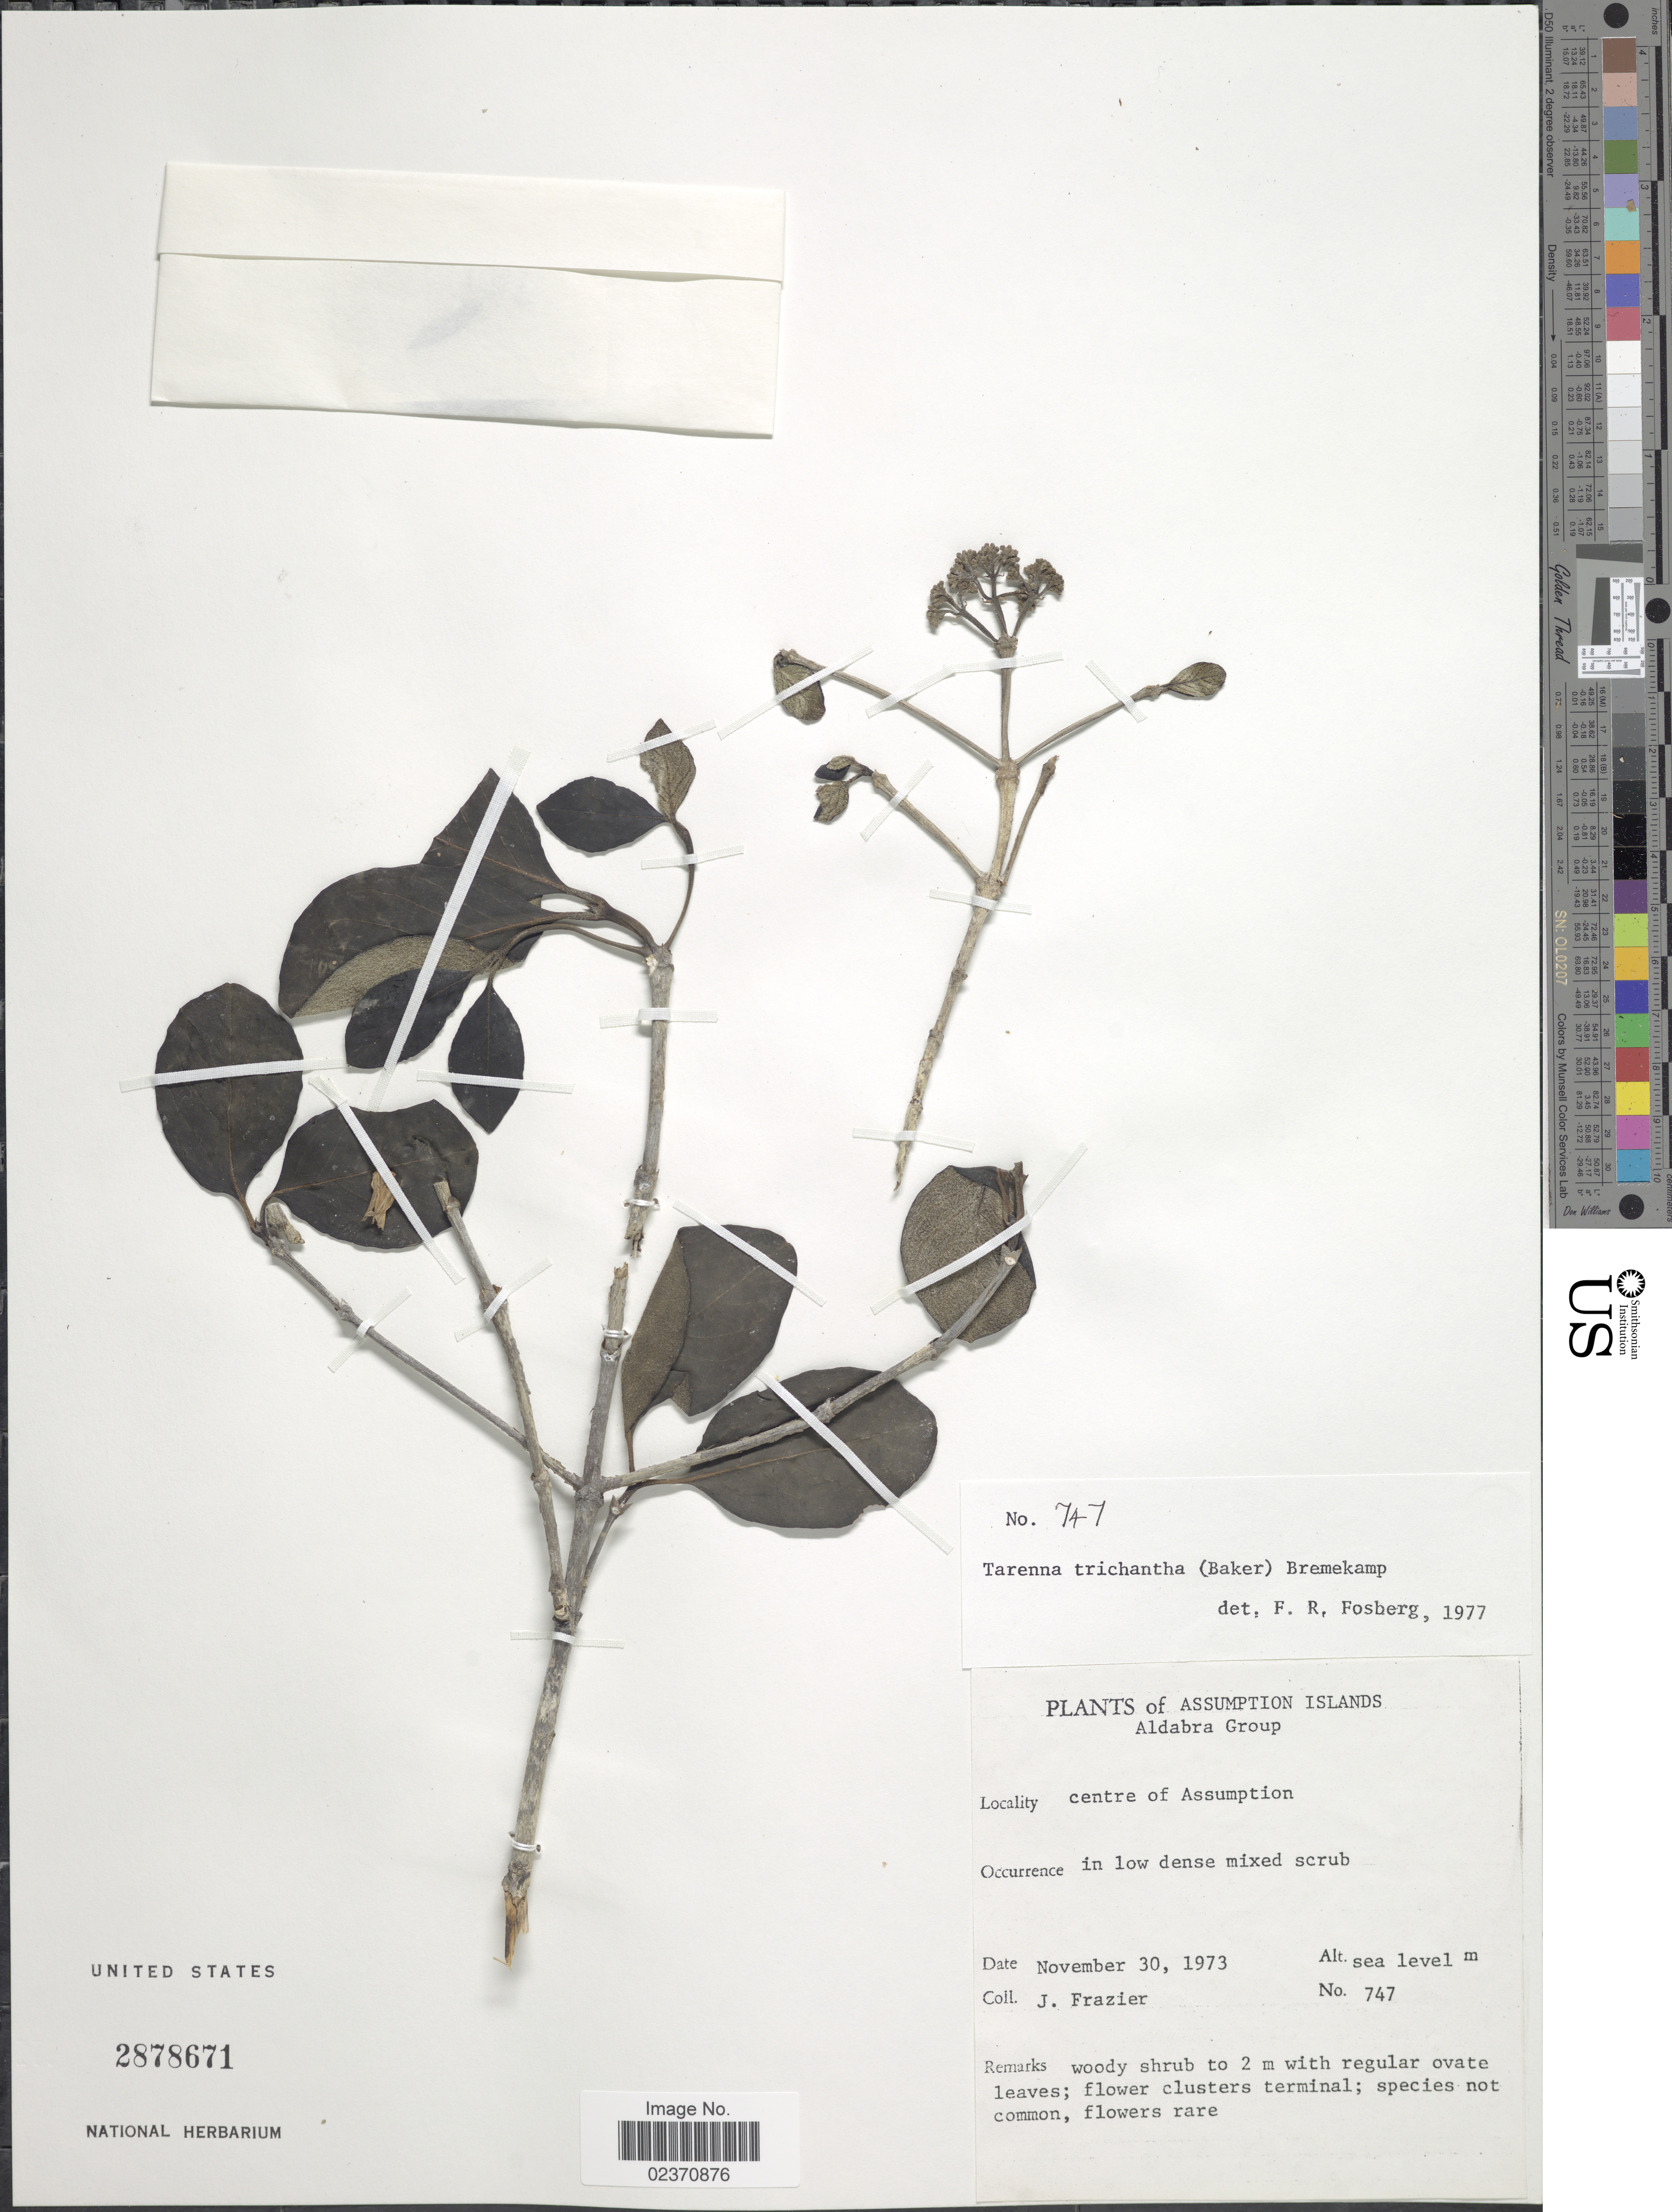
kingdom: Plantae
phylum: Tracheophyta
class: Magnoliopsida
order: Gentianales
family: Rubiaceae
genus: Paracephaelis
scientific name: Paracephaelis trichantha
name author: (Baker) De Block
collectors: J. Frazier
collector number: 747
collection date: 1973-11-30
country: Seychelles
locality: Assumption Island, Aldabra Group, centre of Assumption.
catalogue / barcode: US 2878671